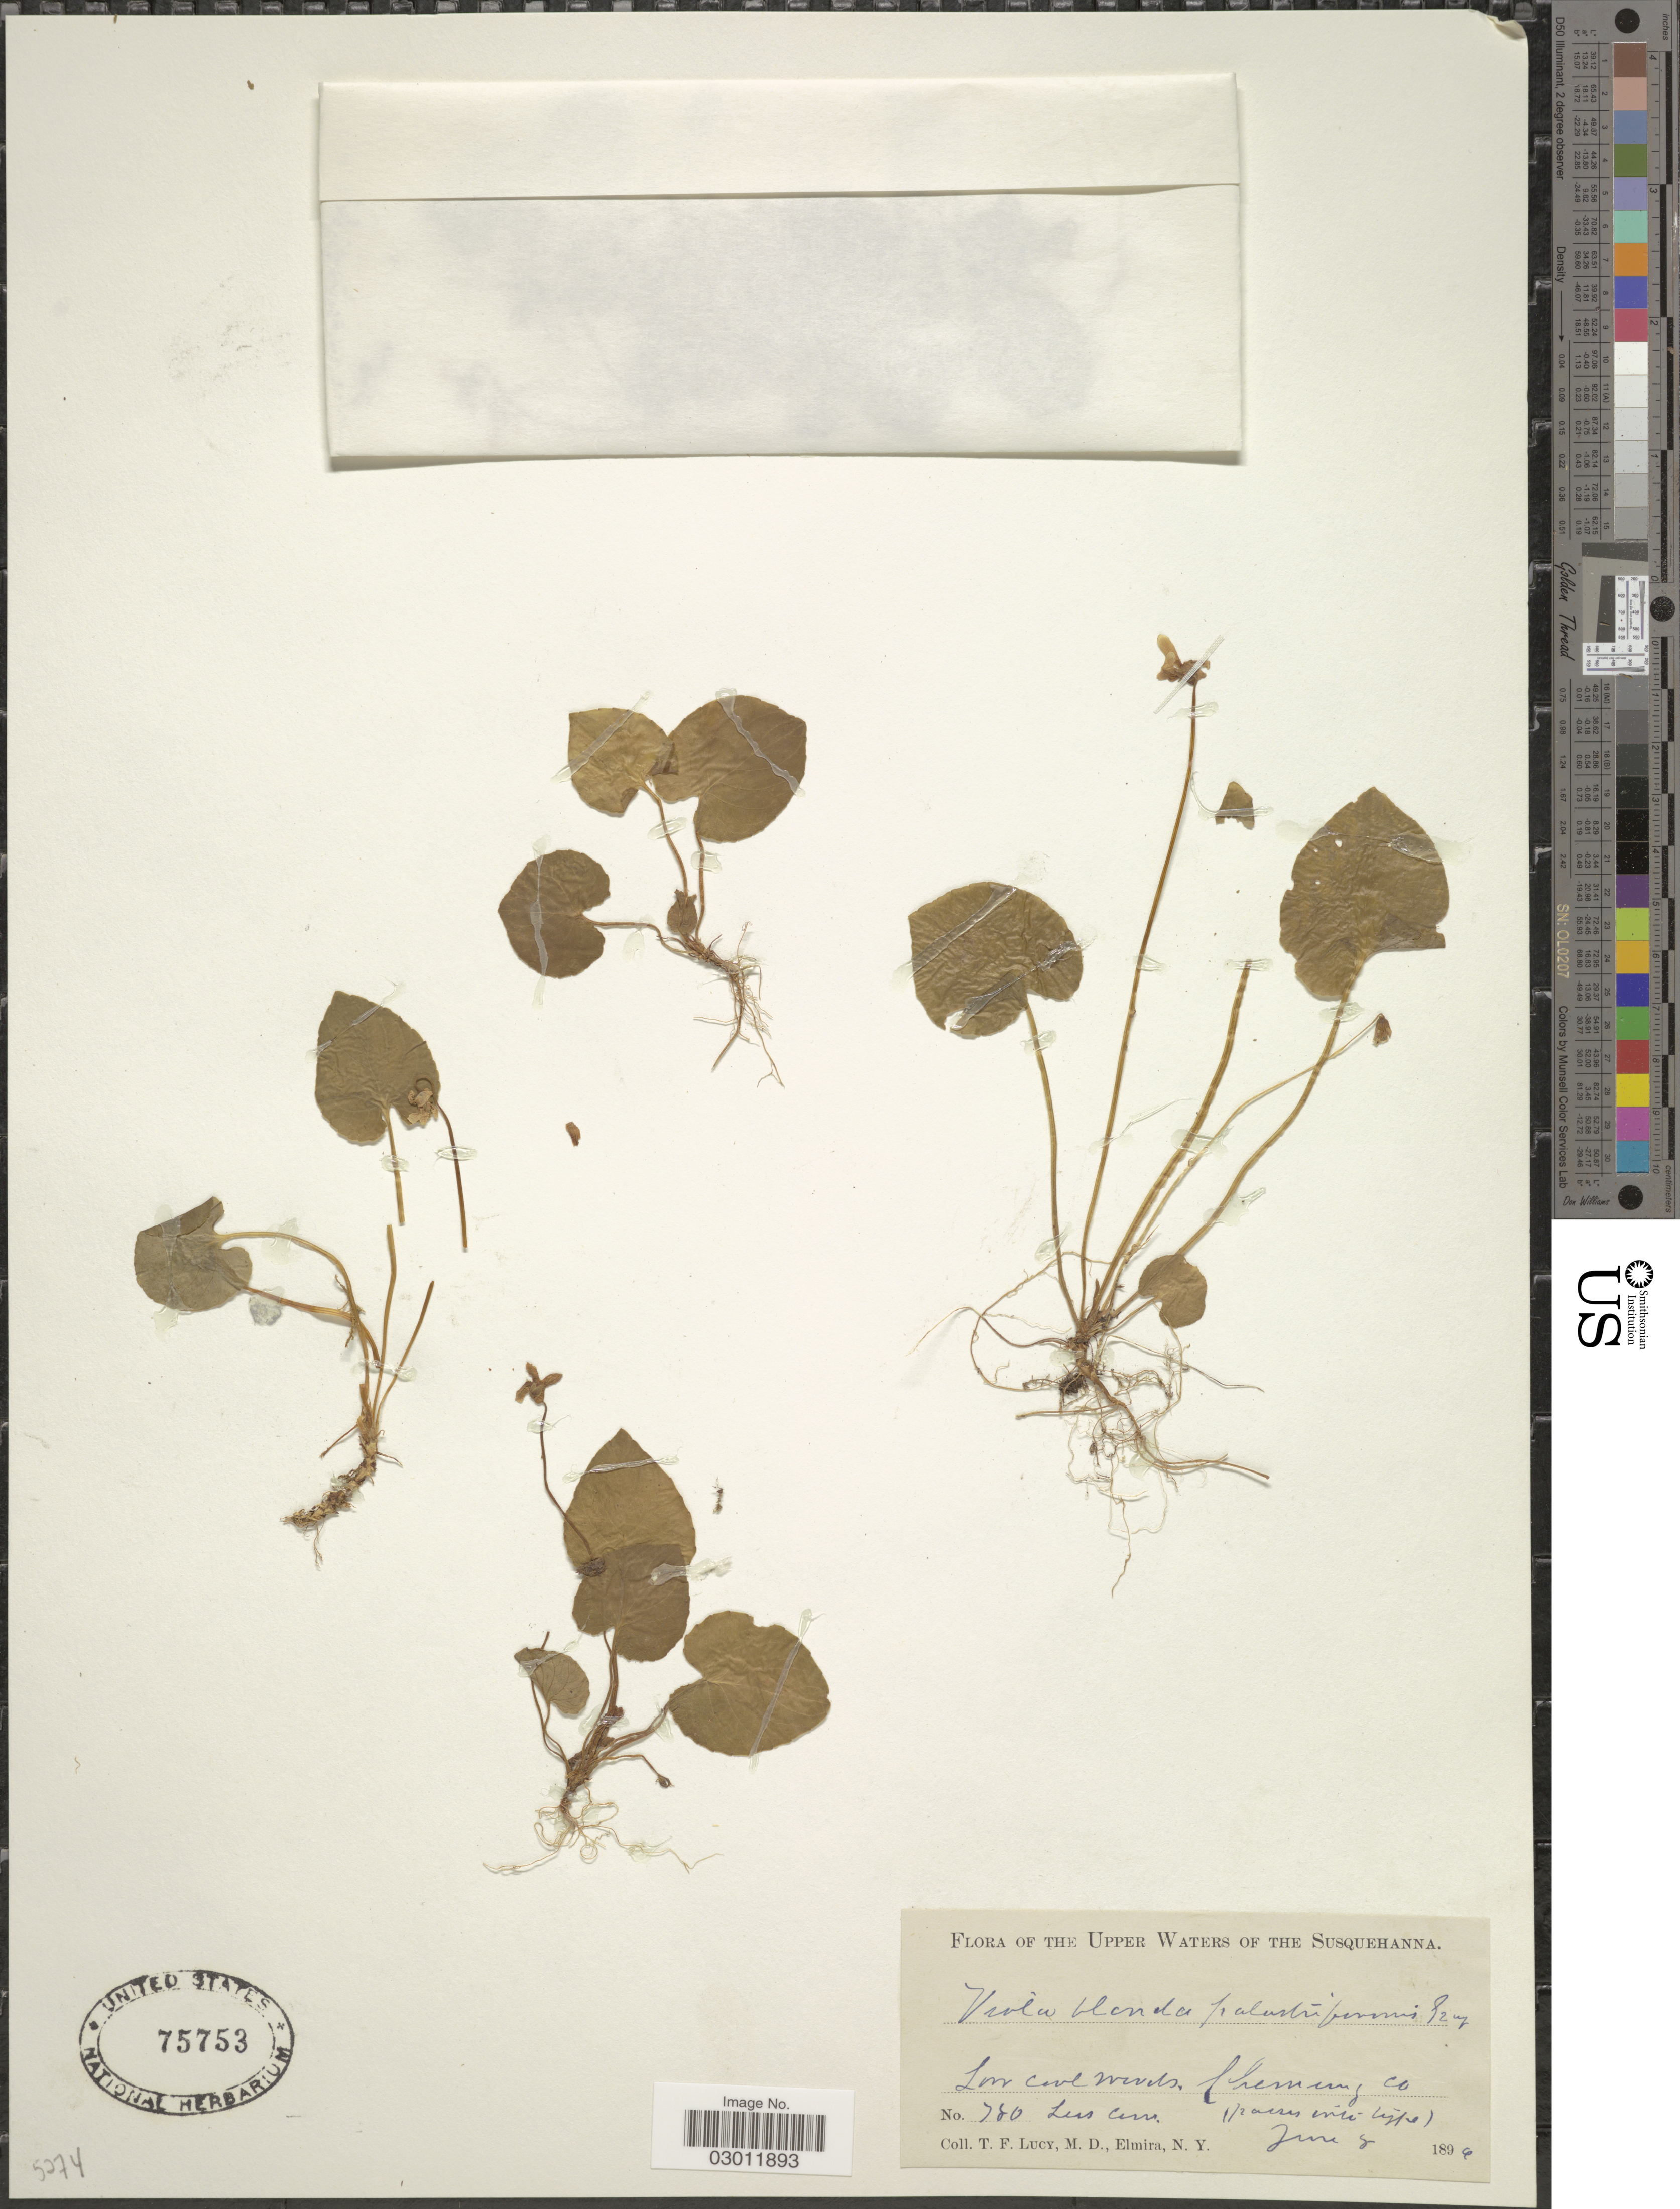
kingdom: Plantae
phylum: Tracheophyta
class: Magnoliopsida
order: Malpighiales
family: Violaceae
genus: Viola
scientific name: Viola blanda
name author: Willd.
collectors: T. Lucy & M. Elmira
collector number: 780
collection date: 1896-06-08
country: United States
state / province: New York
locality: The Upper Waters of the Susquehanna. Chemung Co.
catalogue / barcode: US 75753